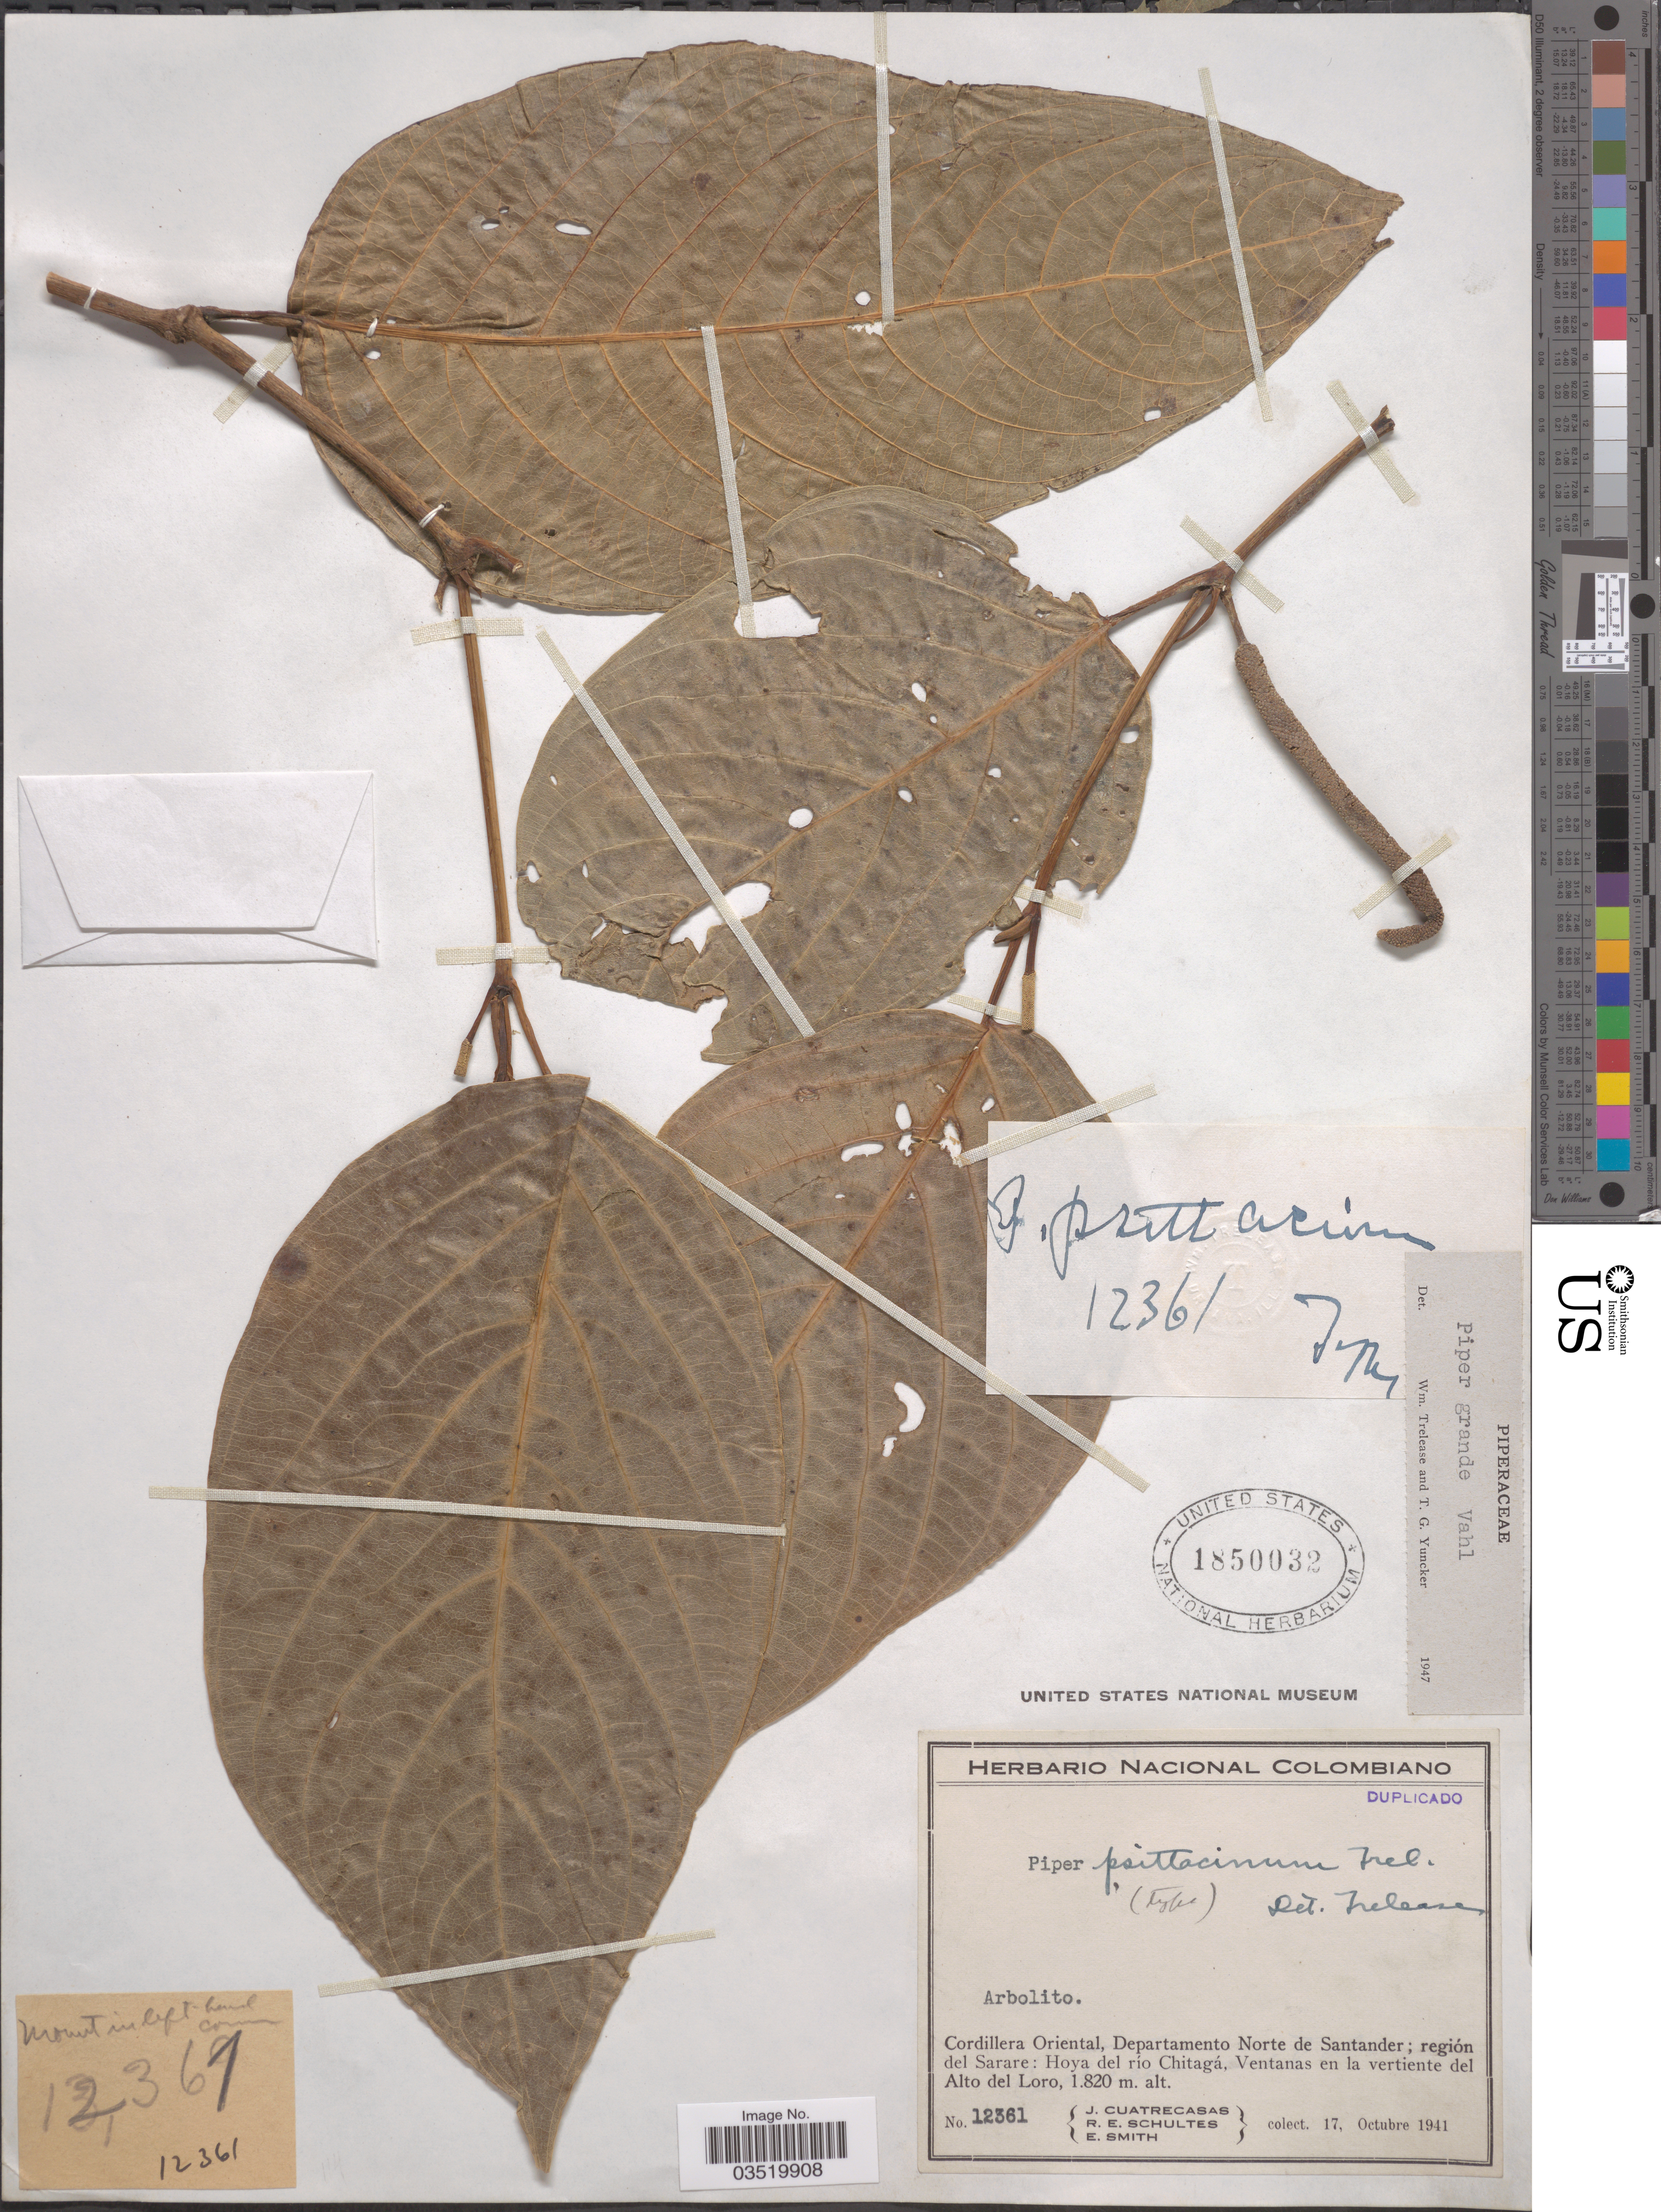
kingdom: Plantae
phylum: Tracheophyta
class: Magnoliopsida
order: Piperales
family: Piperaceae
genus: Piper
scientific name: Piper grande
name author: Vahl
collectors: J. Cuatrecasas, R. E. Schultes & E. Smith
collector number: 12361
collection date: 1941-10-17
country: Colombia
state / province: Norte de Santander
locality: Cordillera Oriental, Departamento Norte de Santander; región del Sarare: Hoya del río Chitagá, Ventanas en la vertiente del Alto del Loro.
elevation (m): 1820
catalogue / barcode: US 1850032